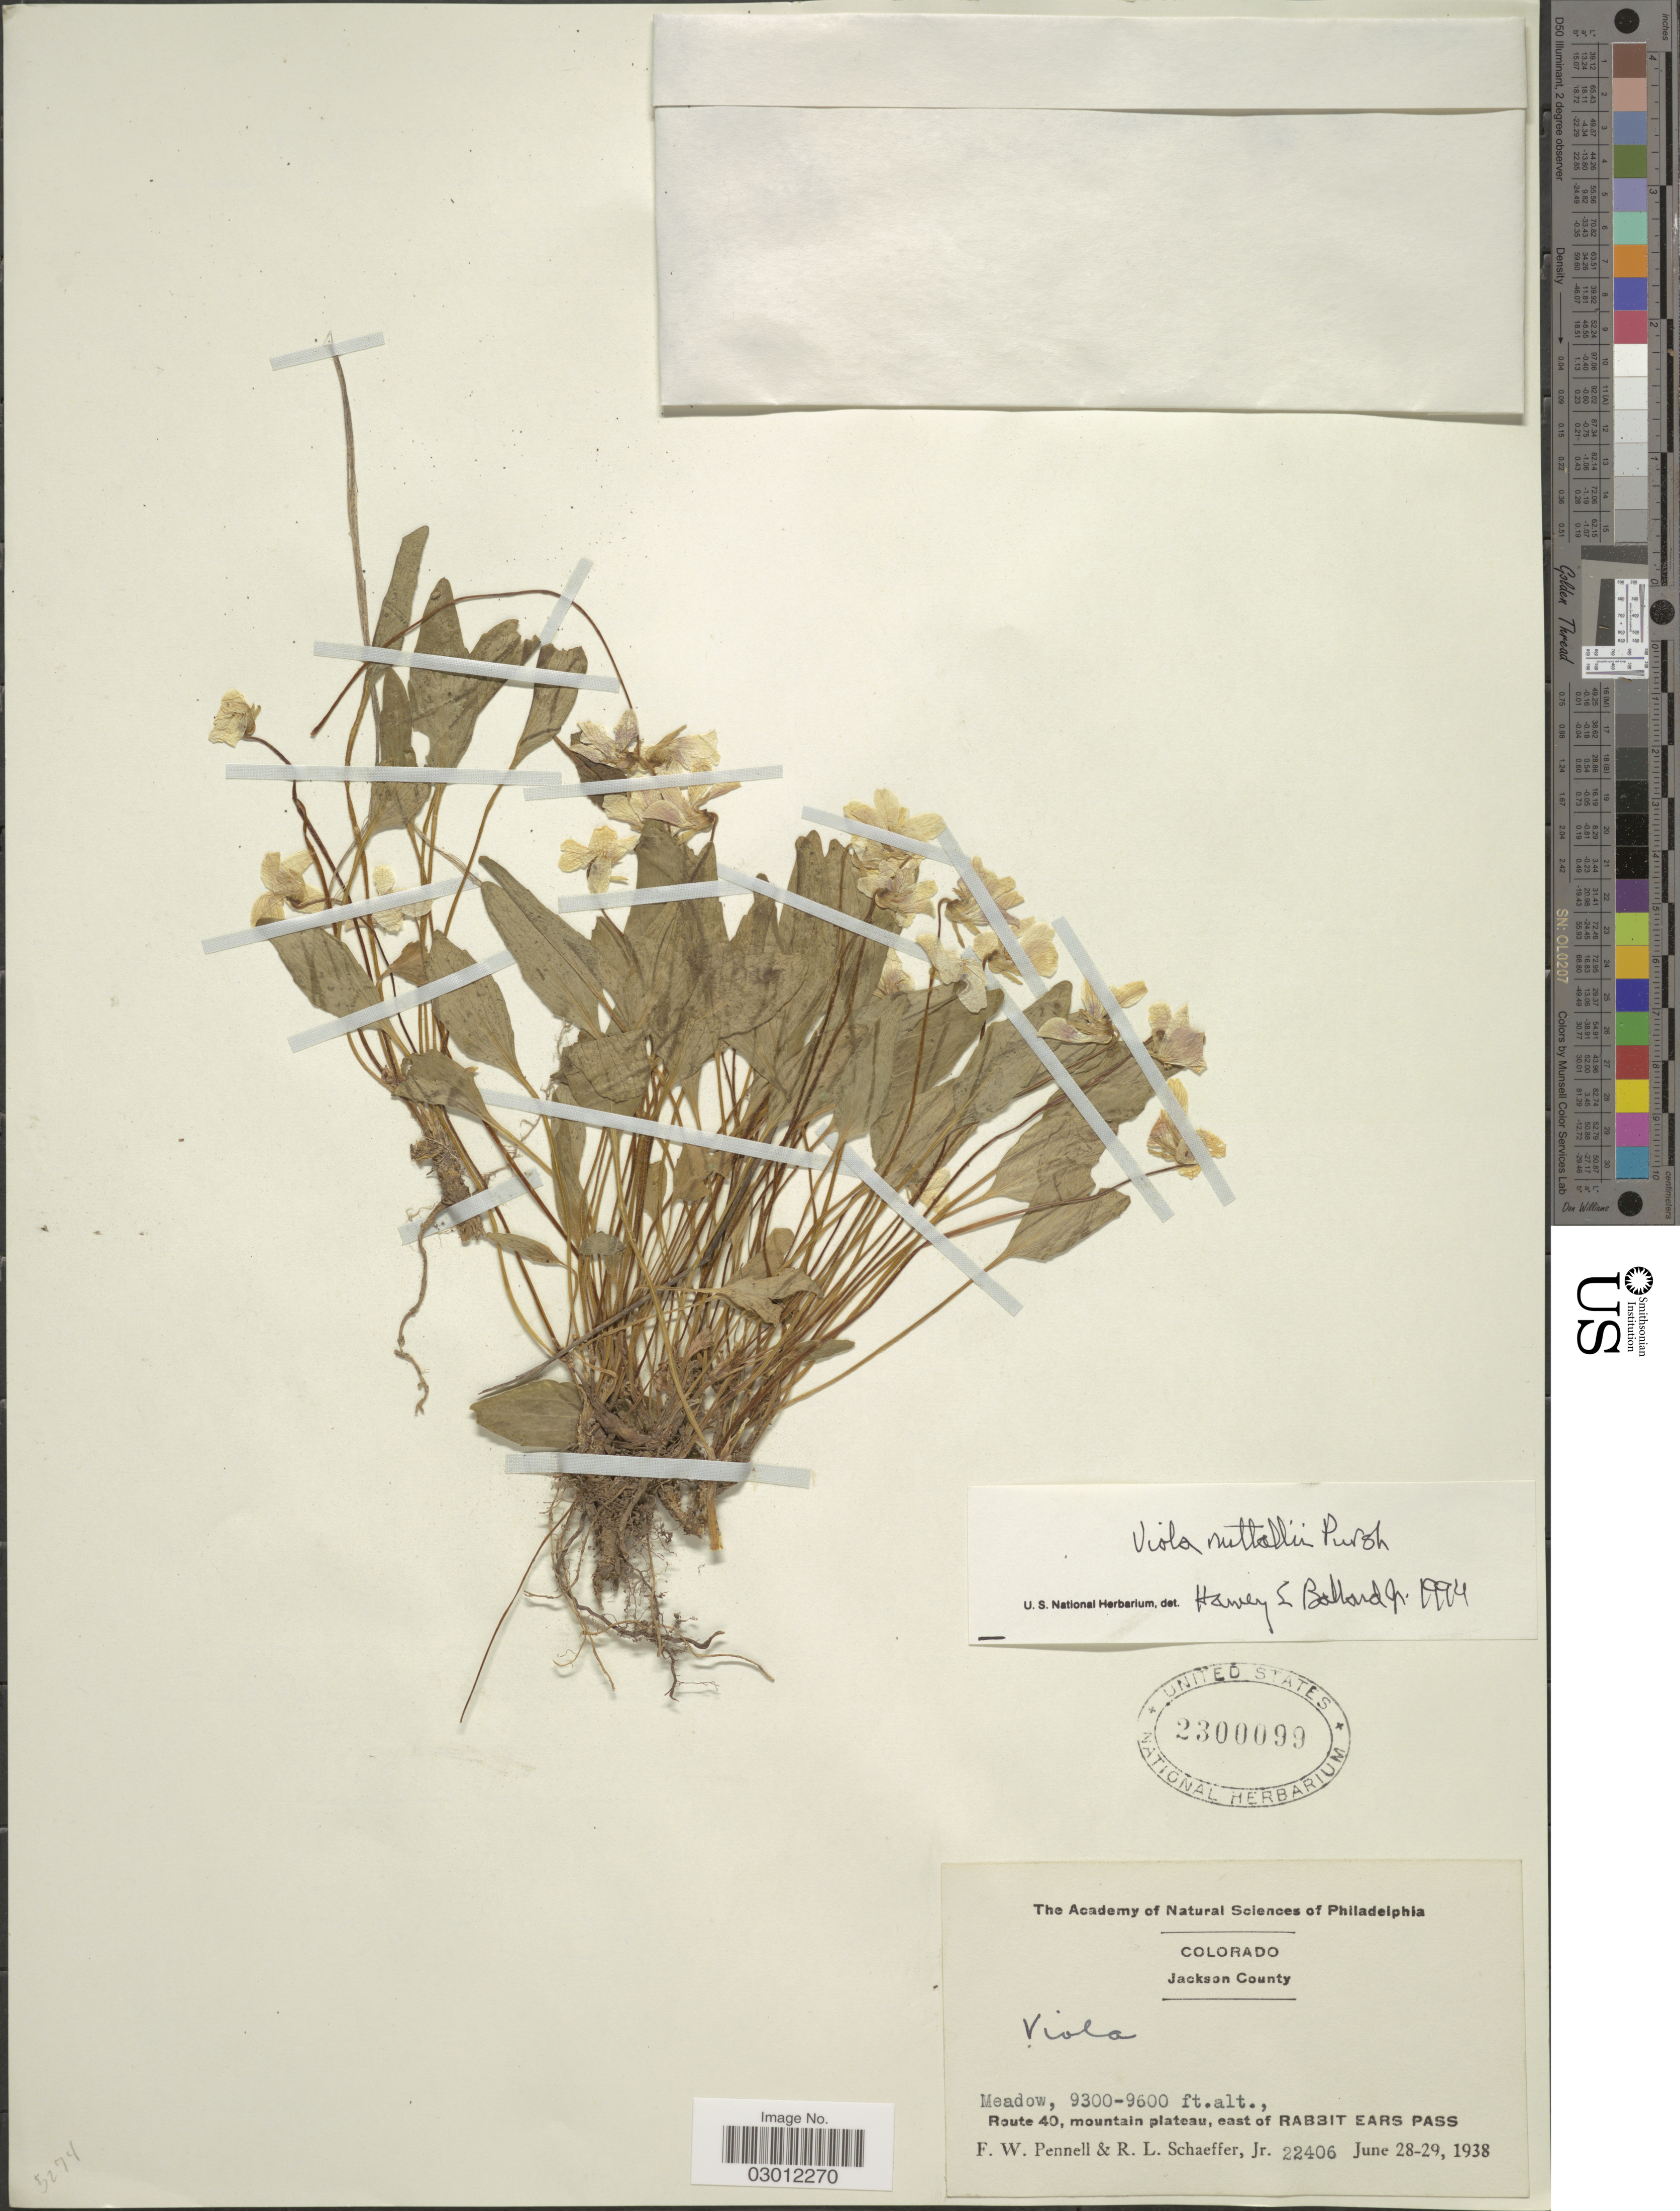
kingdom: Plantae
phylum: Tracheophyta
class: Magnoliopsida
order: Malpighiales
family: Violaceae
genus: Viola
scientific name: Viola nuttallii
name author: Pursh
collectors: F. W. Pennell & R. L. Schaeffer Jr.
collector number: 22406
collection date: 1938-06-28/1938-06-29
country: United States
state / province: Colorado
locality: Jackson County. Route 40, mountain plateau, east of Rabbit Ears Pass.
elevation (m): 2835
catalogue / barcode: US 2300099